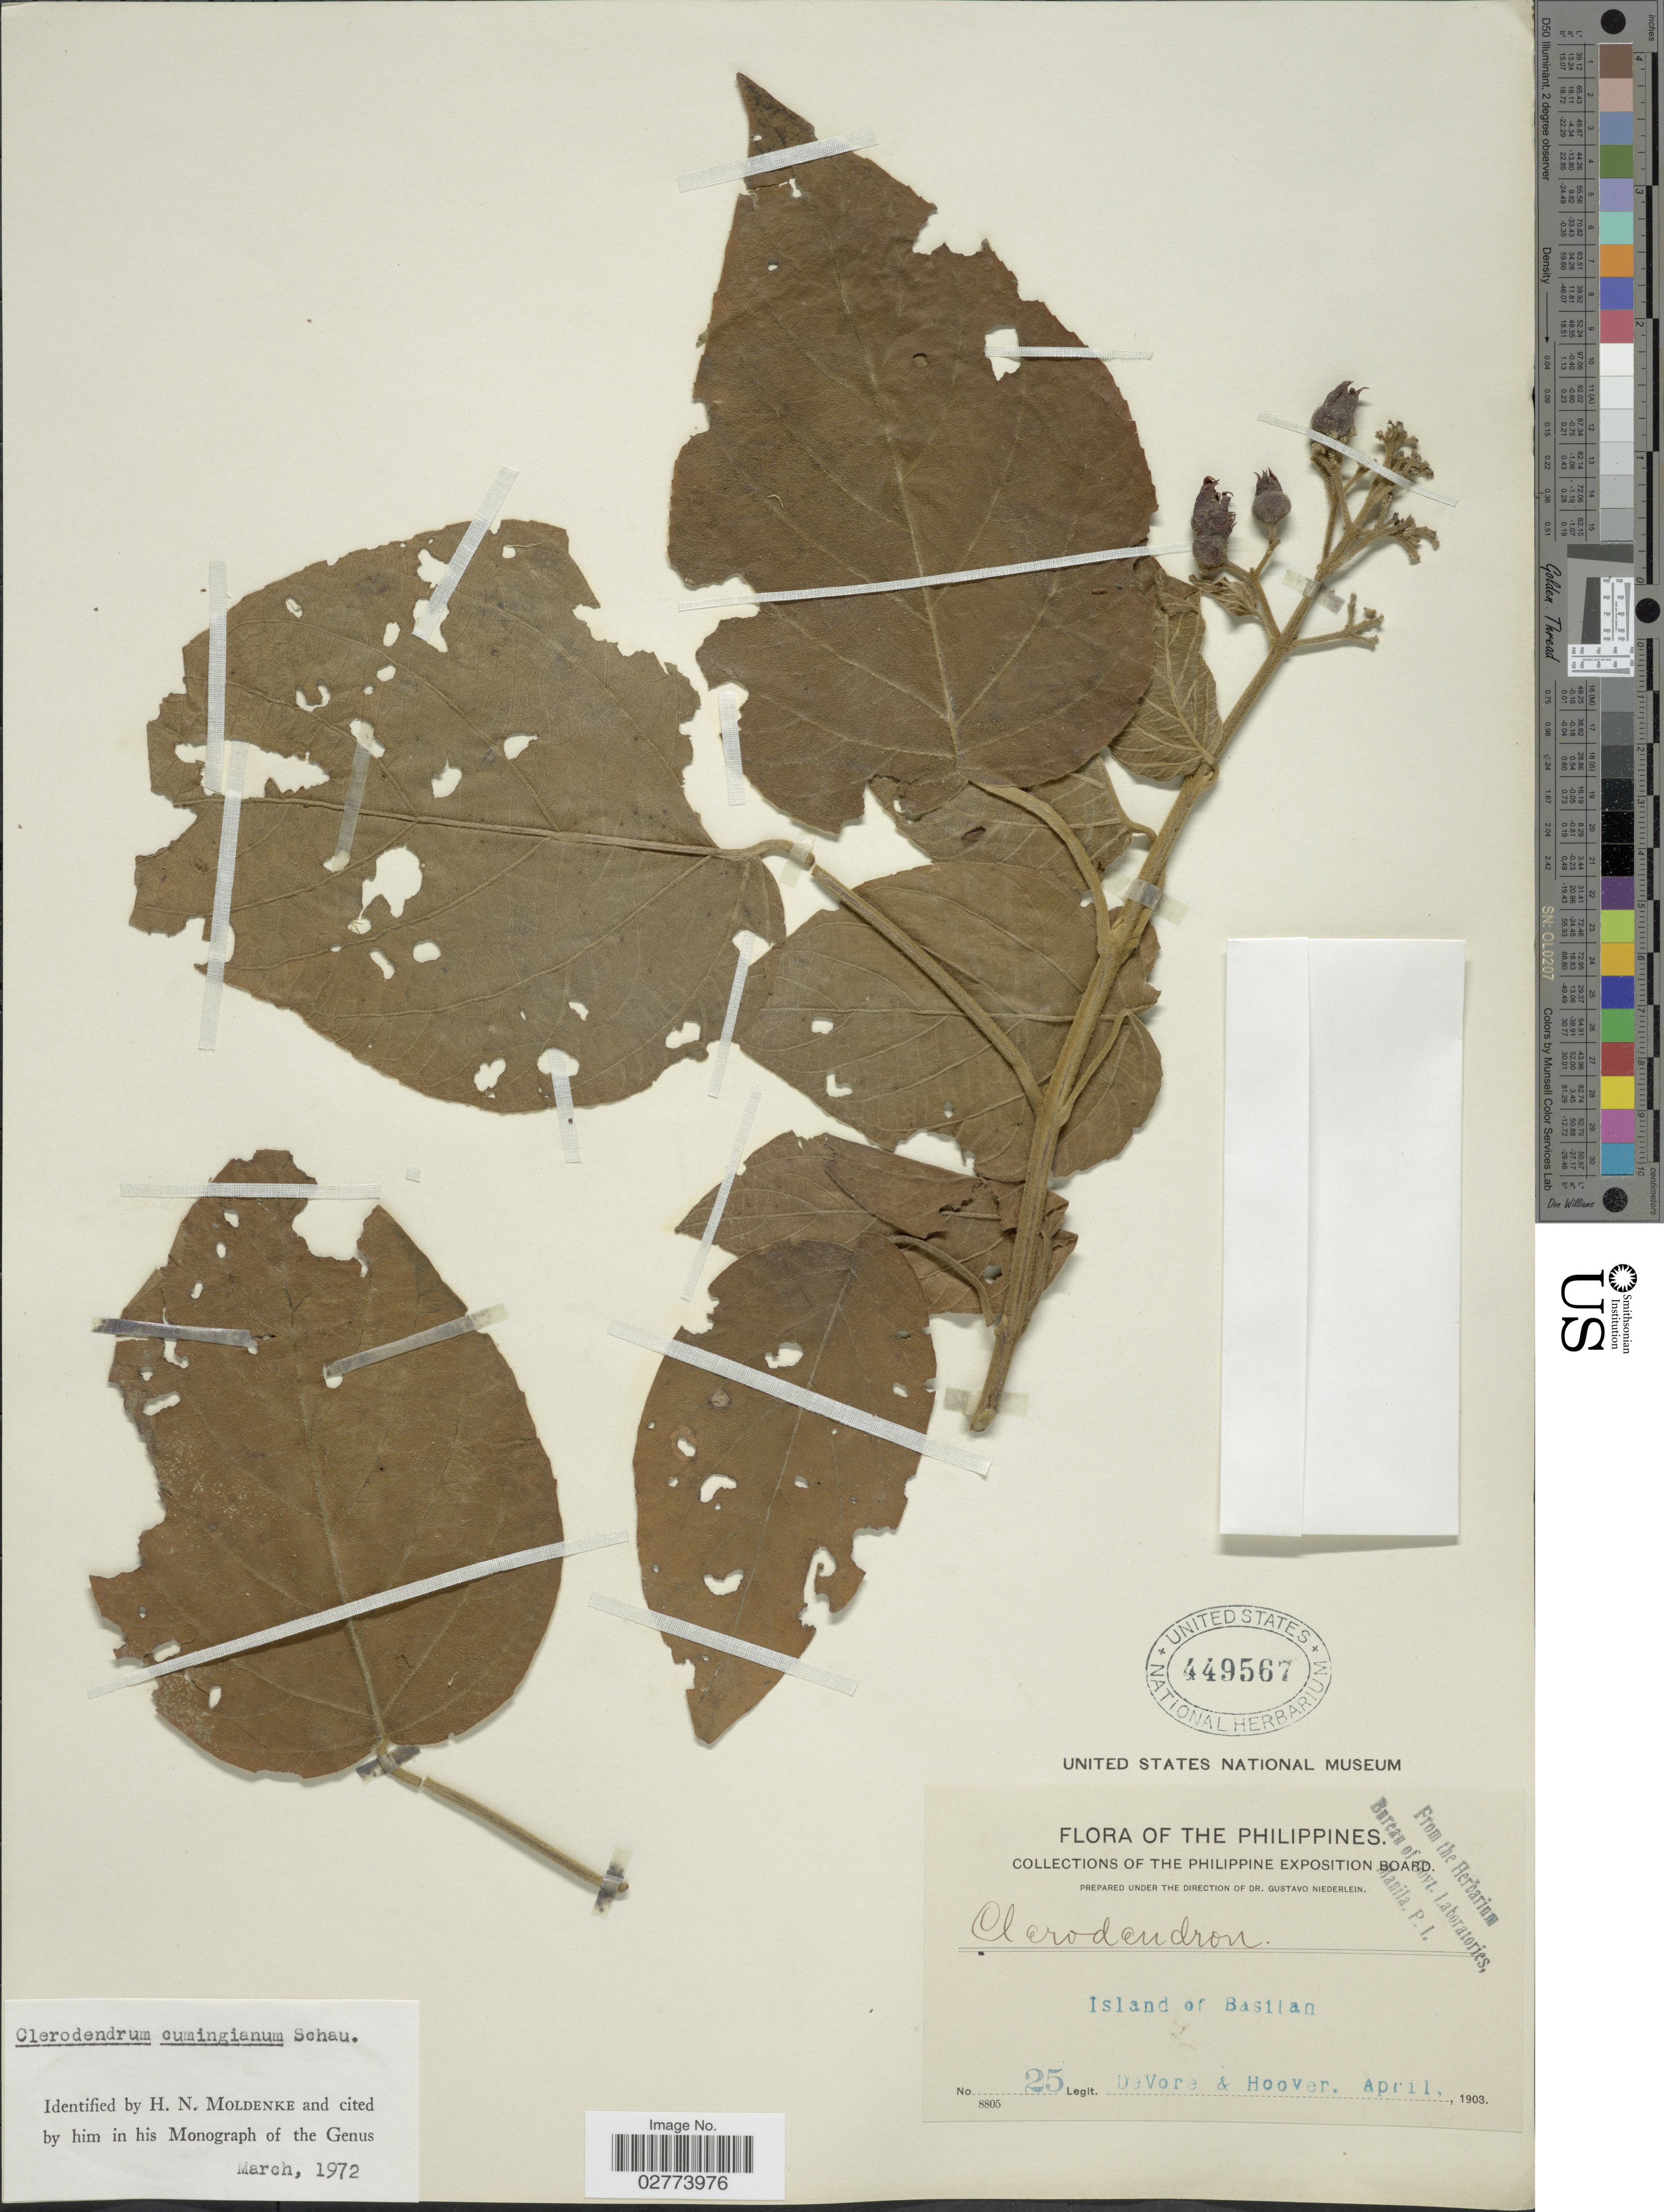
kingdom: Plantae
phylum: Tracheophyta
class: Magnoliopsida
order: Lamiales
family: Lamiaceae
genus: Clerodendrum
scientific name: Clerodendrum cumingianum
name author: Schauer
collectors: -. DeVore & -- Hoover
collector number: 25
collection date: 1903-04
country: Philippines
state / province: Muslim Mindanao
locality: Island of Basilan.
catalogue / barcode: US 449567